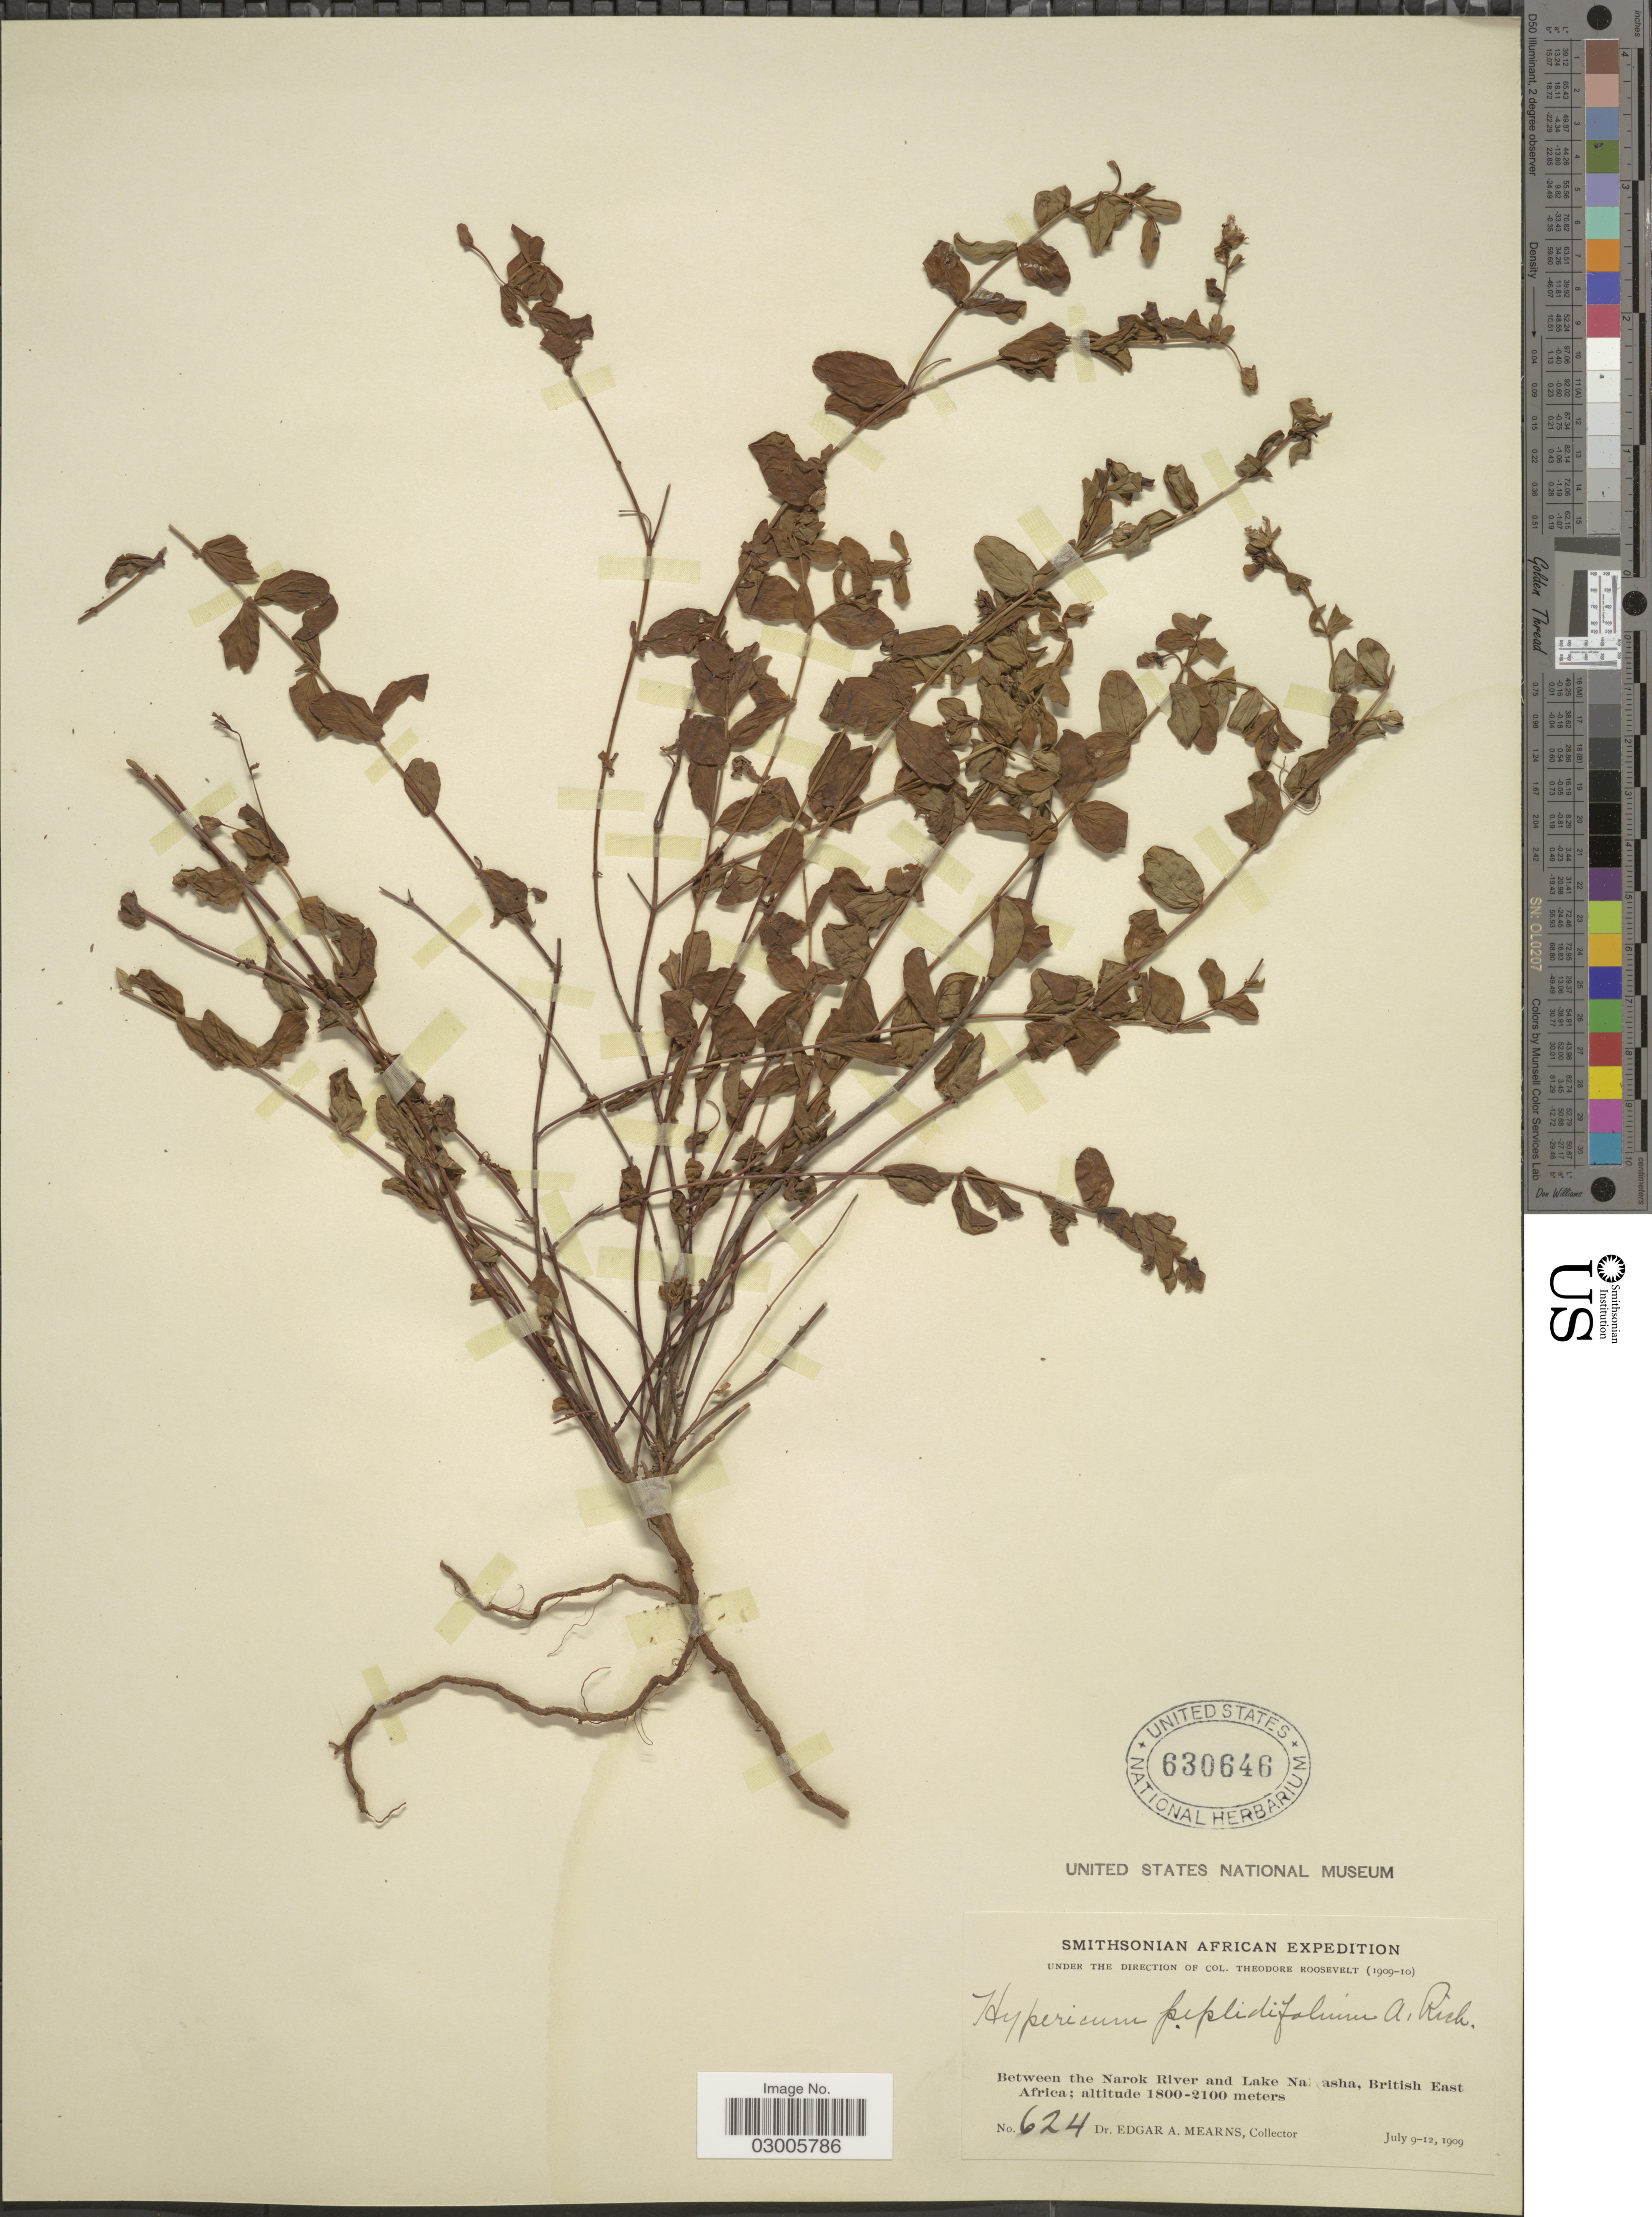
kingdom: Plantae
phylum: Tracheophyta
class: Magnoliopsida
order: Malpighiales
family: Hypericaceae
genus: Hypericum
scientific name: Hypericum peplidifolium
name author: A. Rich.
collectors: E. A. Mearns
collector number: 624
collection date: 1909-07-09/1909-07-12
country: Kenya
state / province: Narok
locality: Between the Narok River and Lake Navaisha, British East Africa.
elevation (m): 1800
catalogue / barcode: US 630646